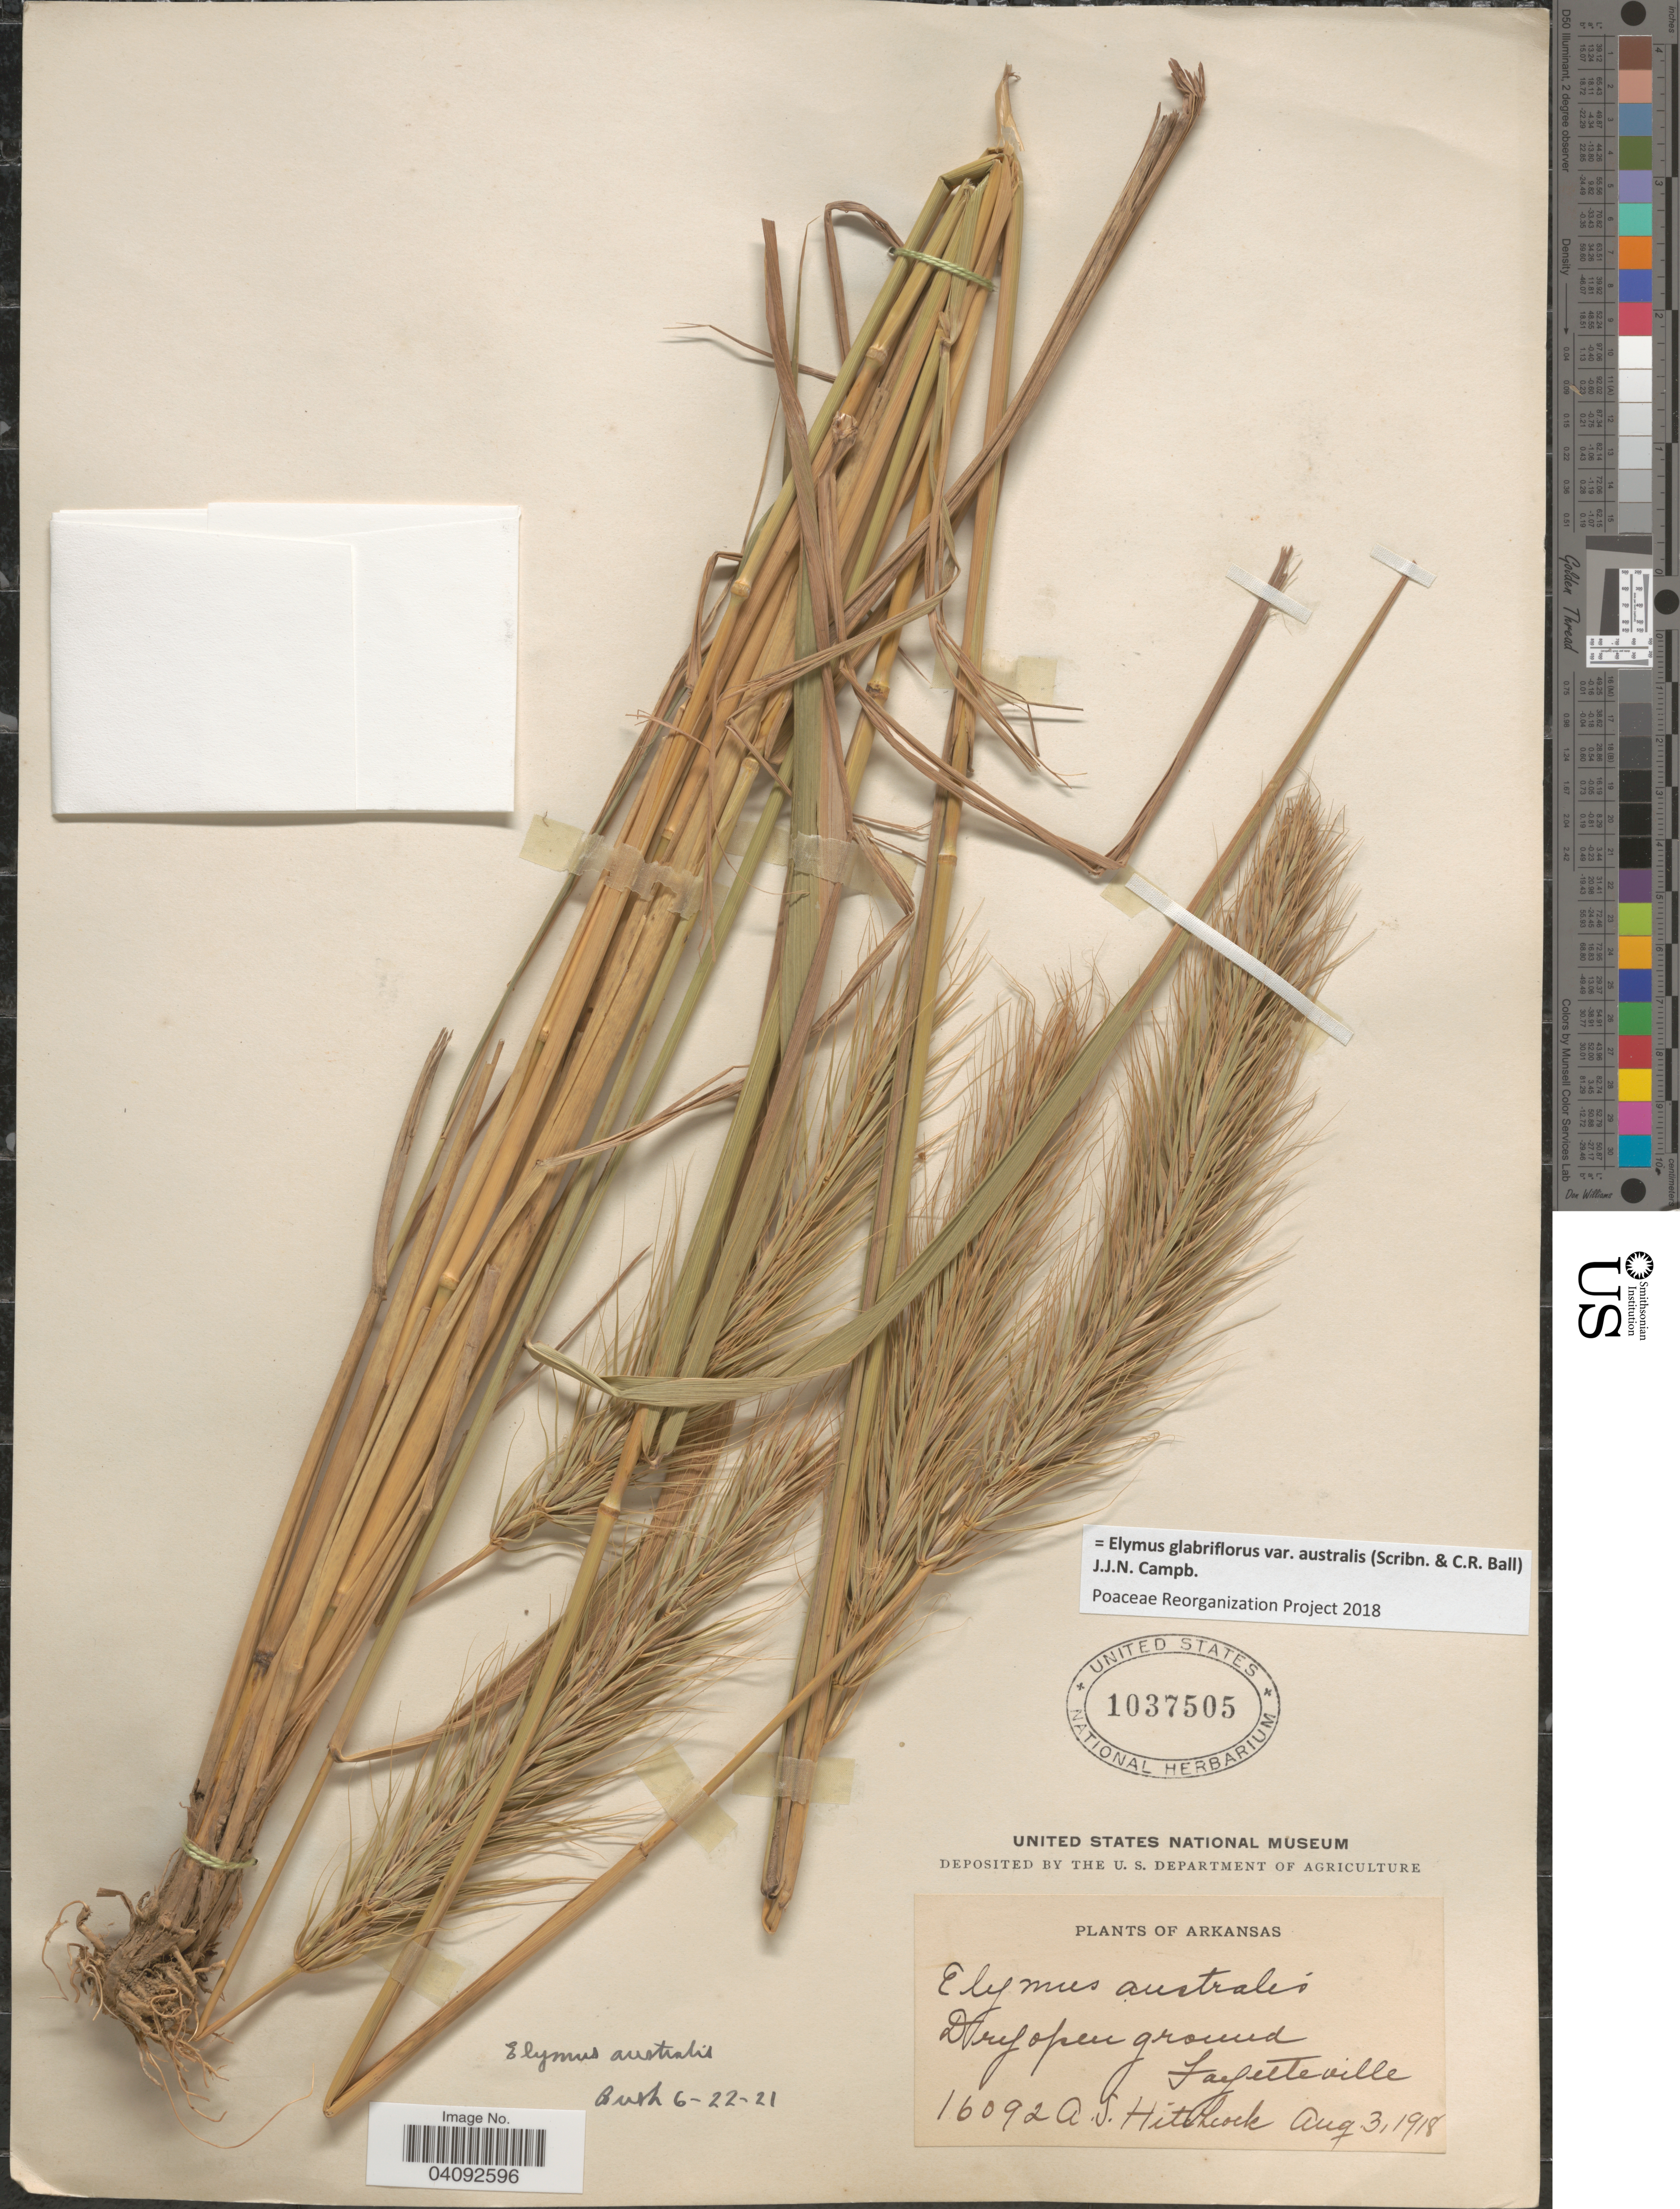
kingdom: Plantae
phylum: Tracheophyta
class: Liliopsida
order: Poales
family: Poaceae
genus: Elymus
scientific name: Elymus glabriflorus var. australis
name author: (Scribn. & C.R. Ball) J.J.N. Campb.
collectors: A. S. Hitchcock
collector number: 16092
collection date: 1918-08-03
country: United States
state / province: Arkansas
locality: Fayetteville.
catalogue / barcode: US 1037505